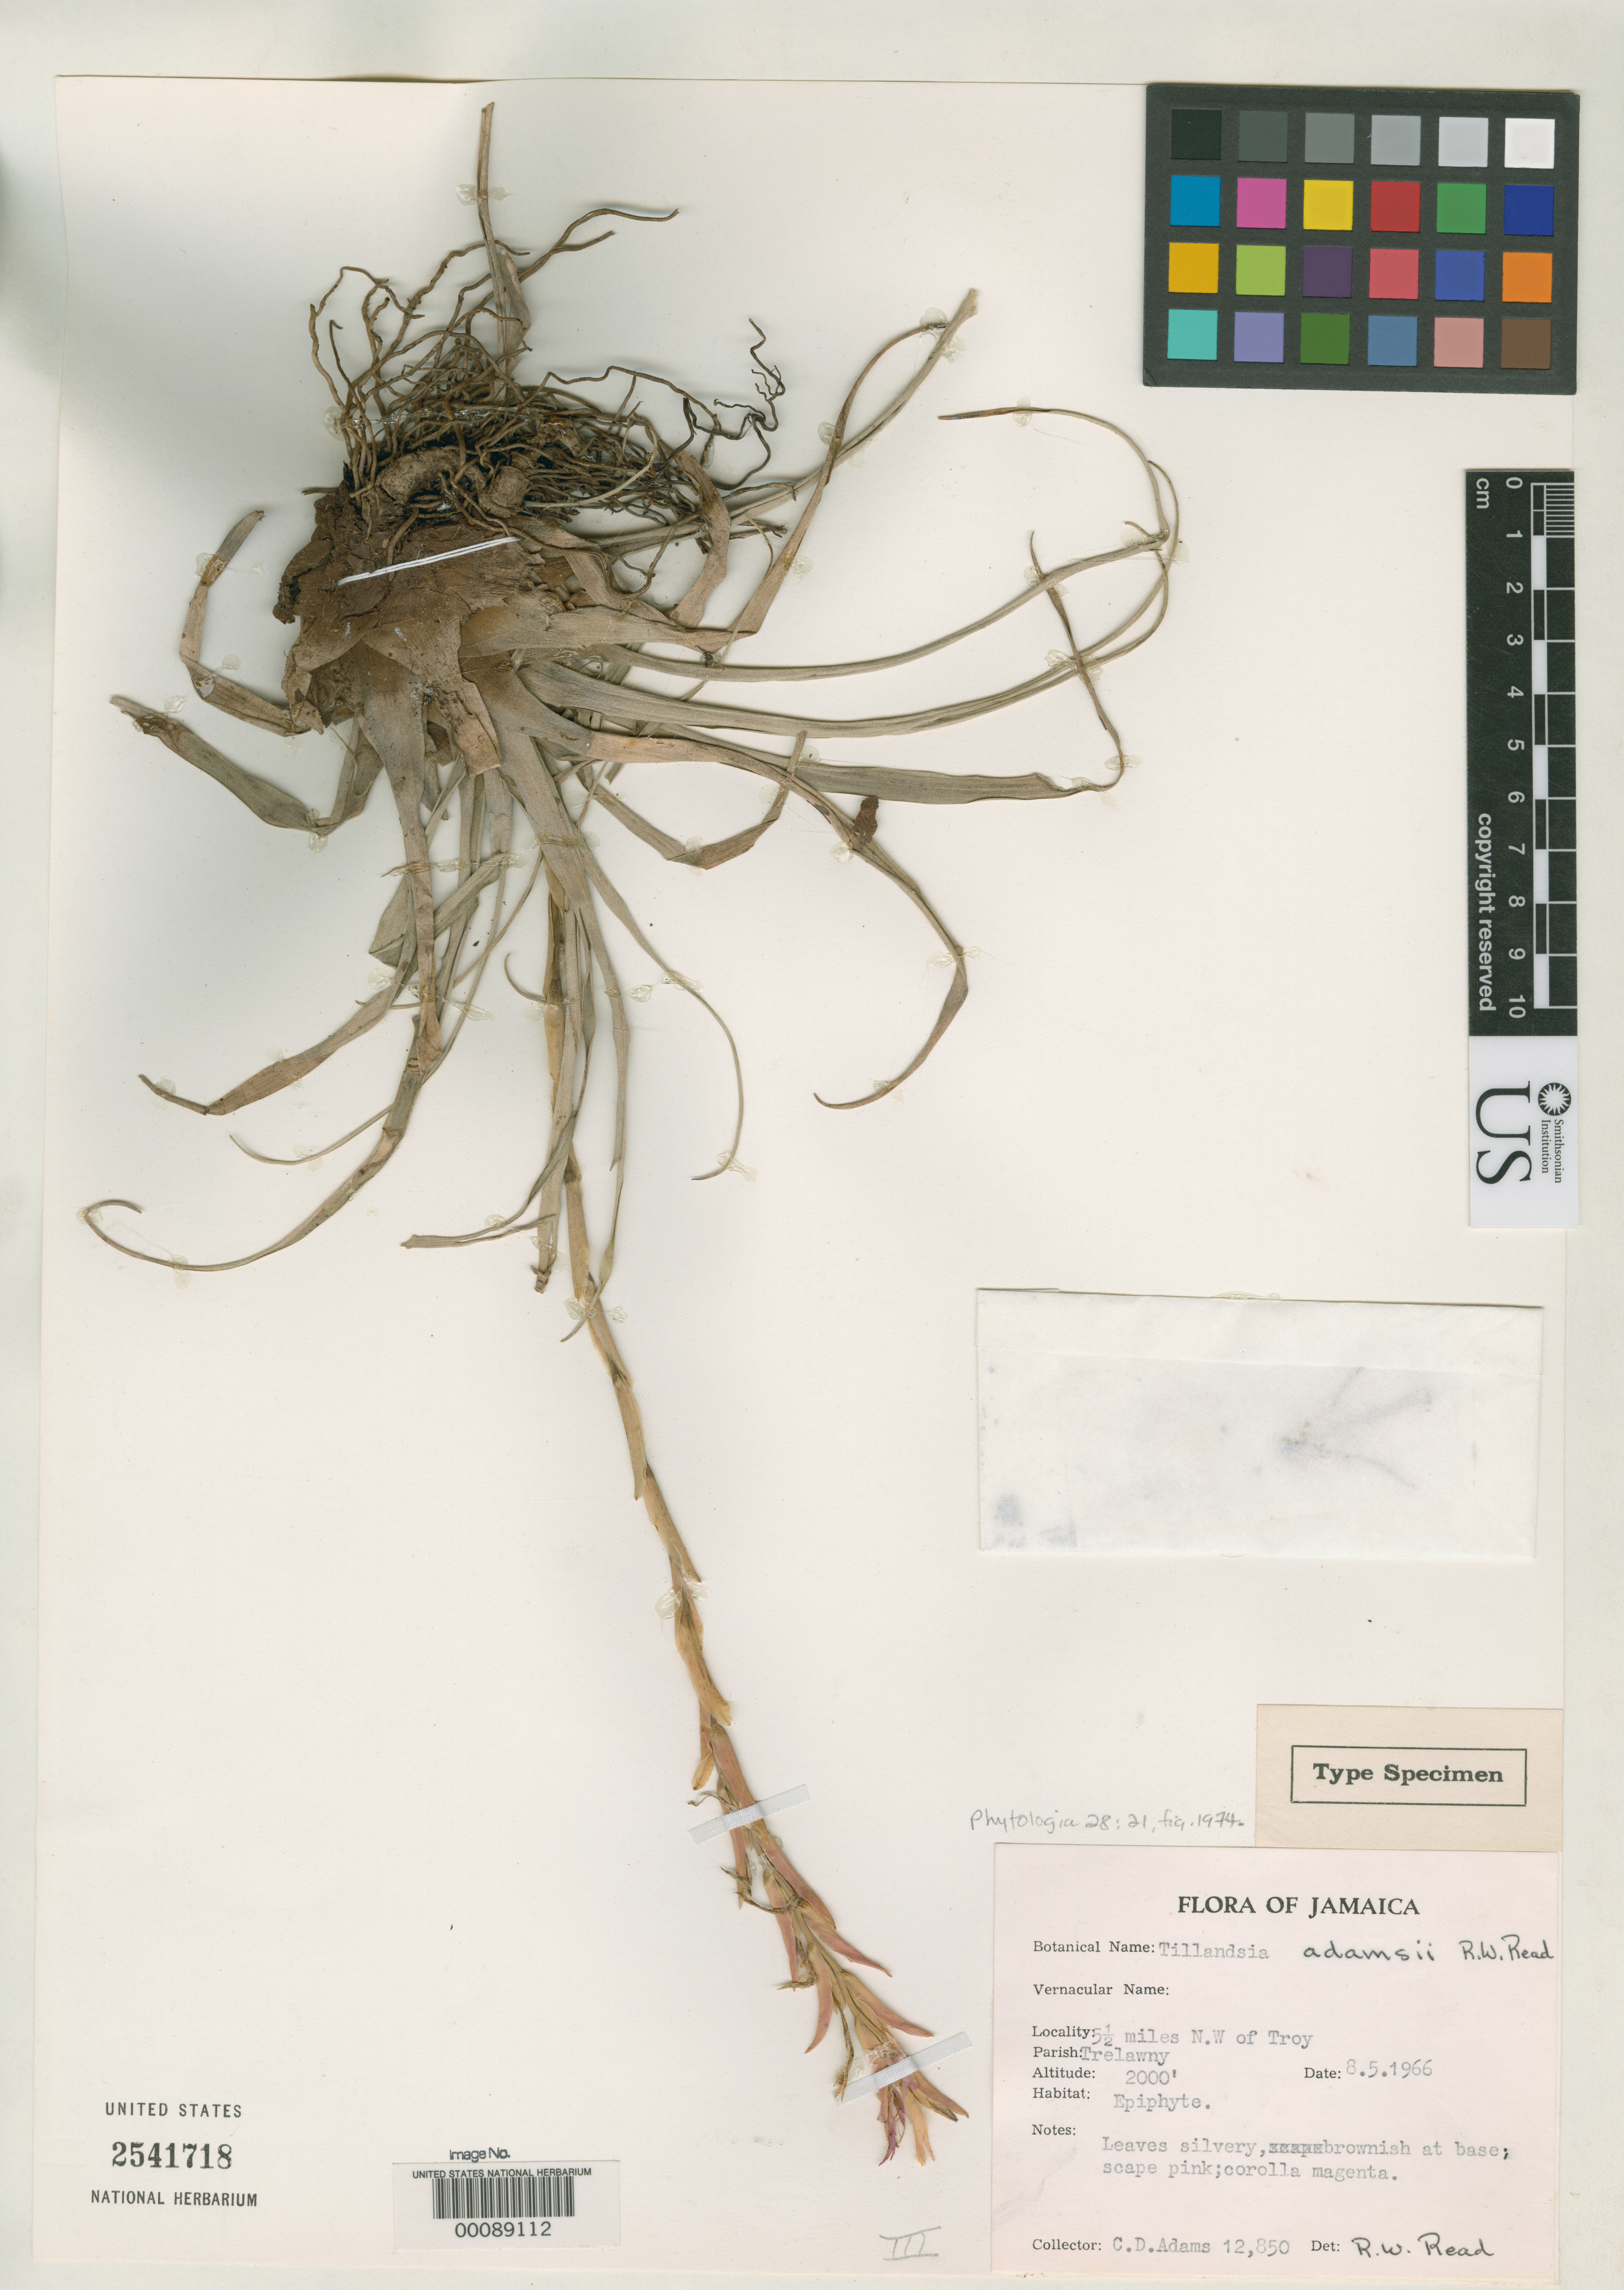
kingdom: Plantae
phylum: Tracheophyta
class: Liliopsida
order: Poales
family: Bromeliaceae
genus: Tillandsia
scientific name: Tillandsia adamsii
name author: Read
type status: Holotype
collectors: C. D. Adams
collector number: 12850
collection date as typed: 08 May 1966 or 05 Aug 1966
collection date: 1966-05-08 or 1966-08-05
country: Jamaica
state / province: Trelawny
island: Greater Antilles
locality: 5.5 miles NW of Troy; alt. 2000 ft.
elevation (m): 610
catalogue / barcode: US 2541718